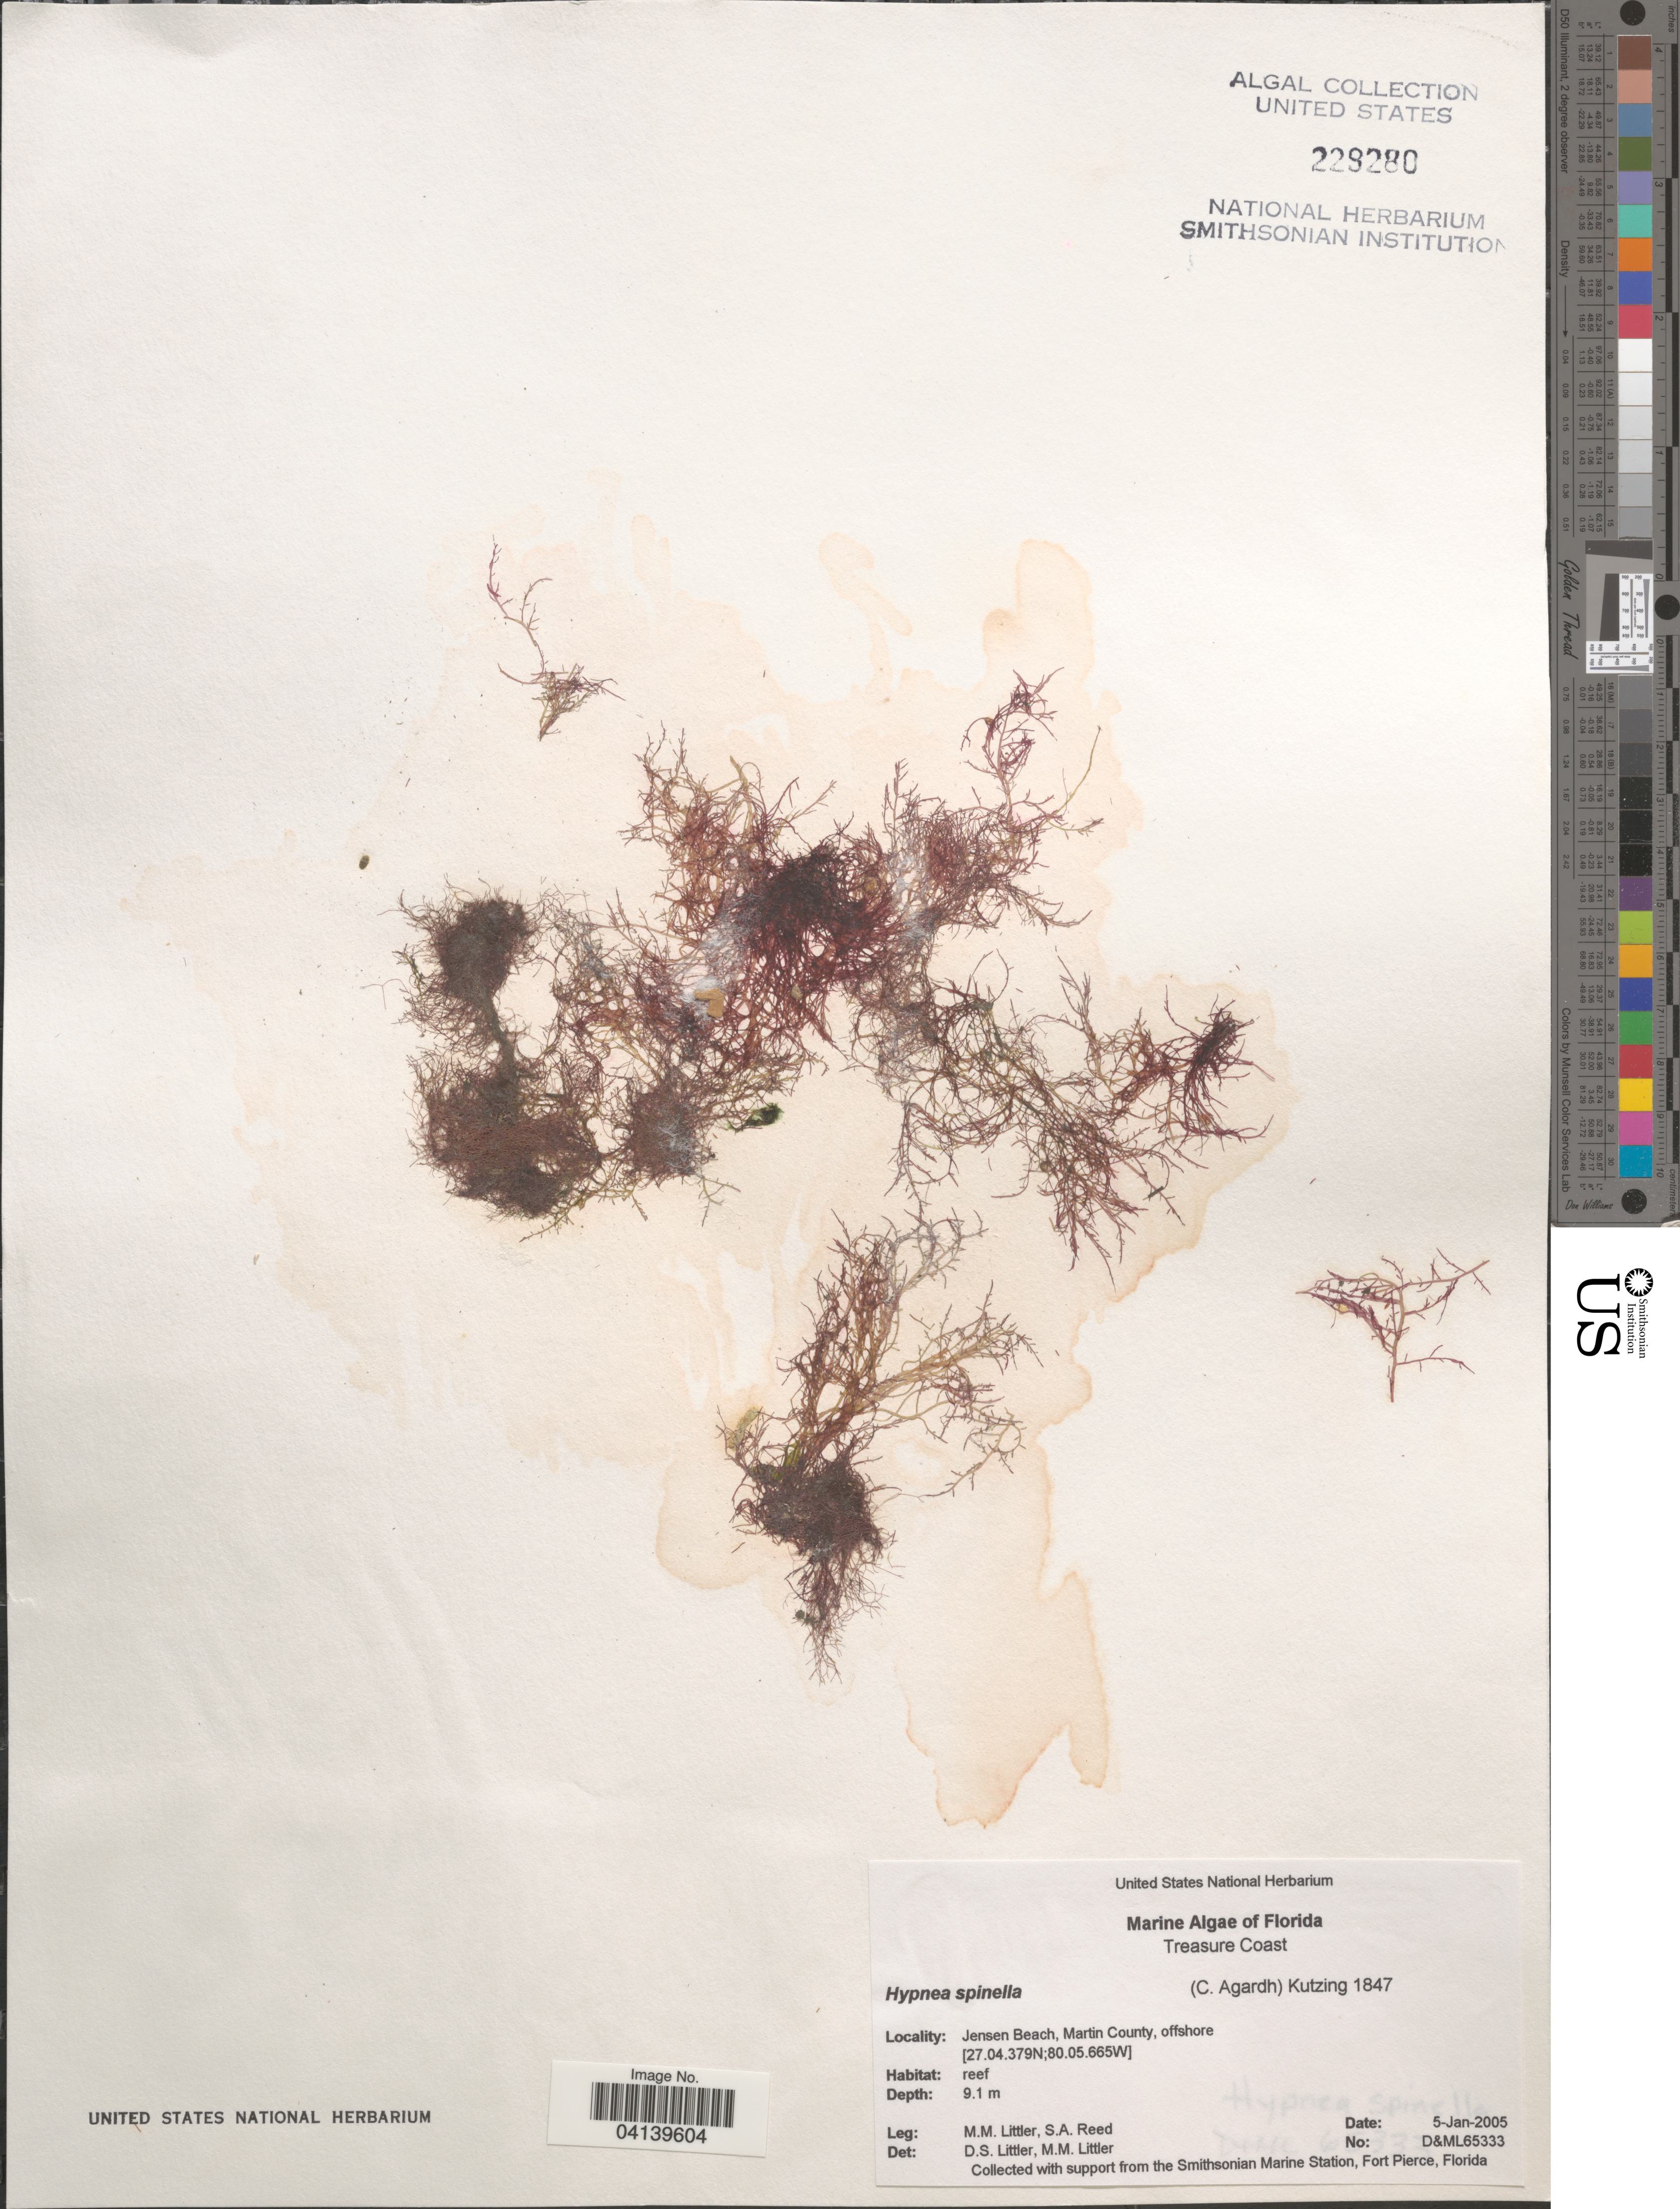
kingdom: Plantae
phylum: Rhodophyta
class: Florideophyceae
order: Gigartinales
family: Cystocloniaceae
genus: Hypnea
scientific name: Hypnea spinella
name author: (C. Agardh) Kütz.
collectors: S. Reed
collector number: D&ML65333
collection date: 2005-01-05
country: United States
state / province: Florida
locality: Treasure Coast. Jensen Beach, Martin County, offshore.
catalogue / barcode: US 229280